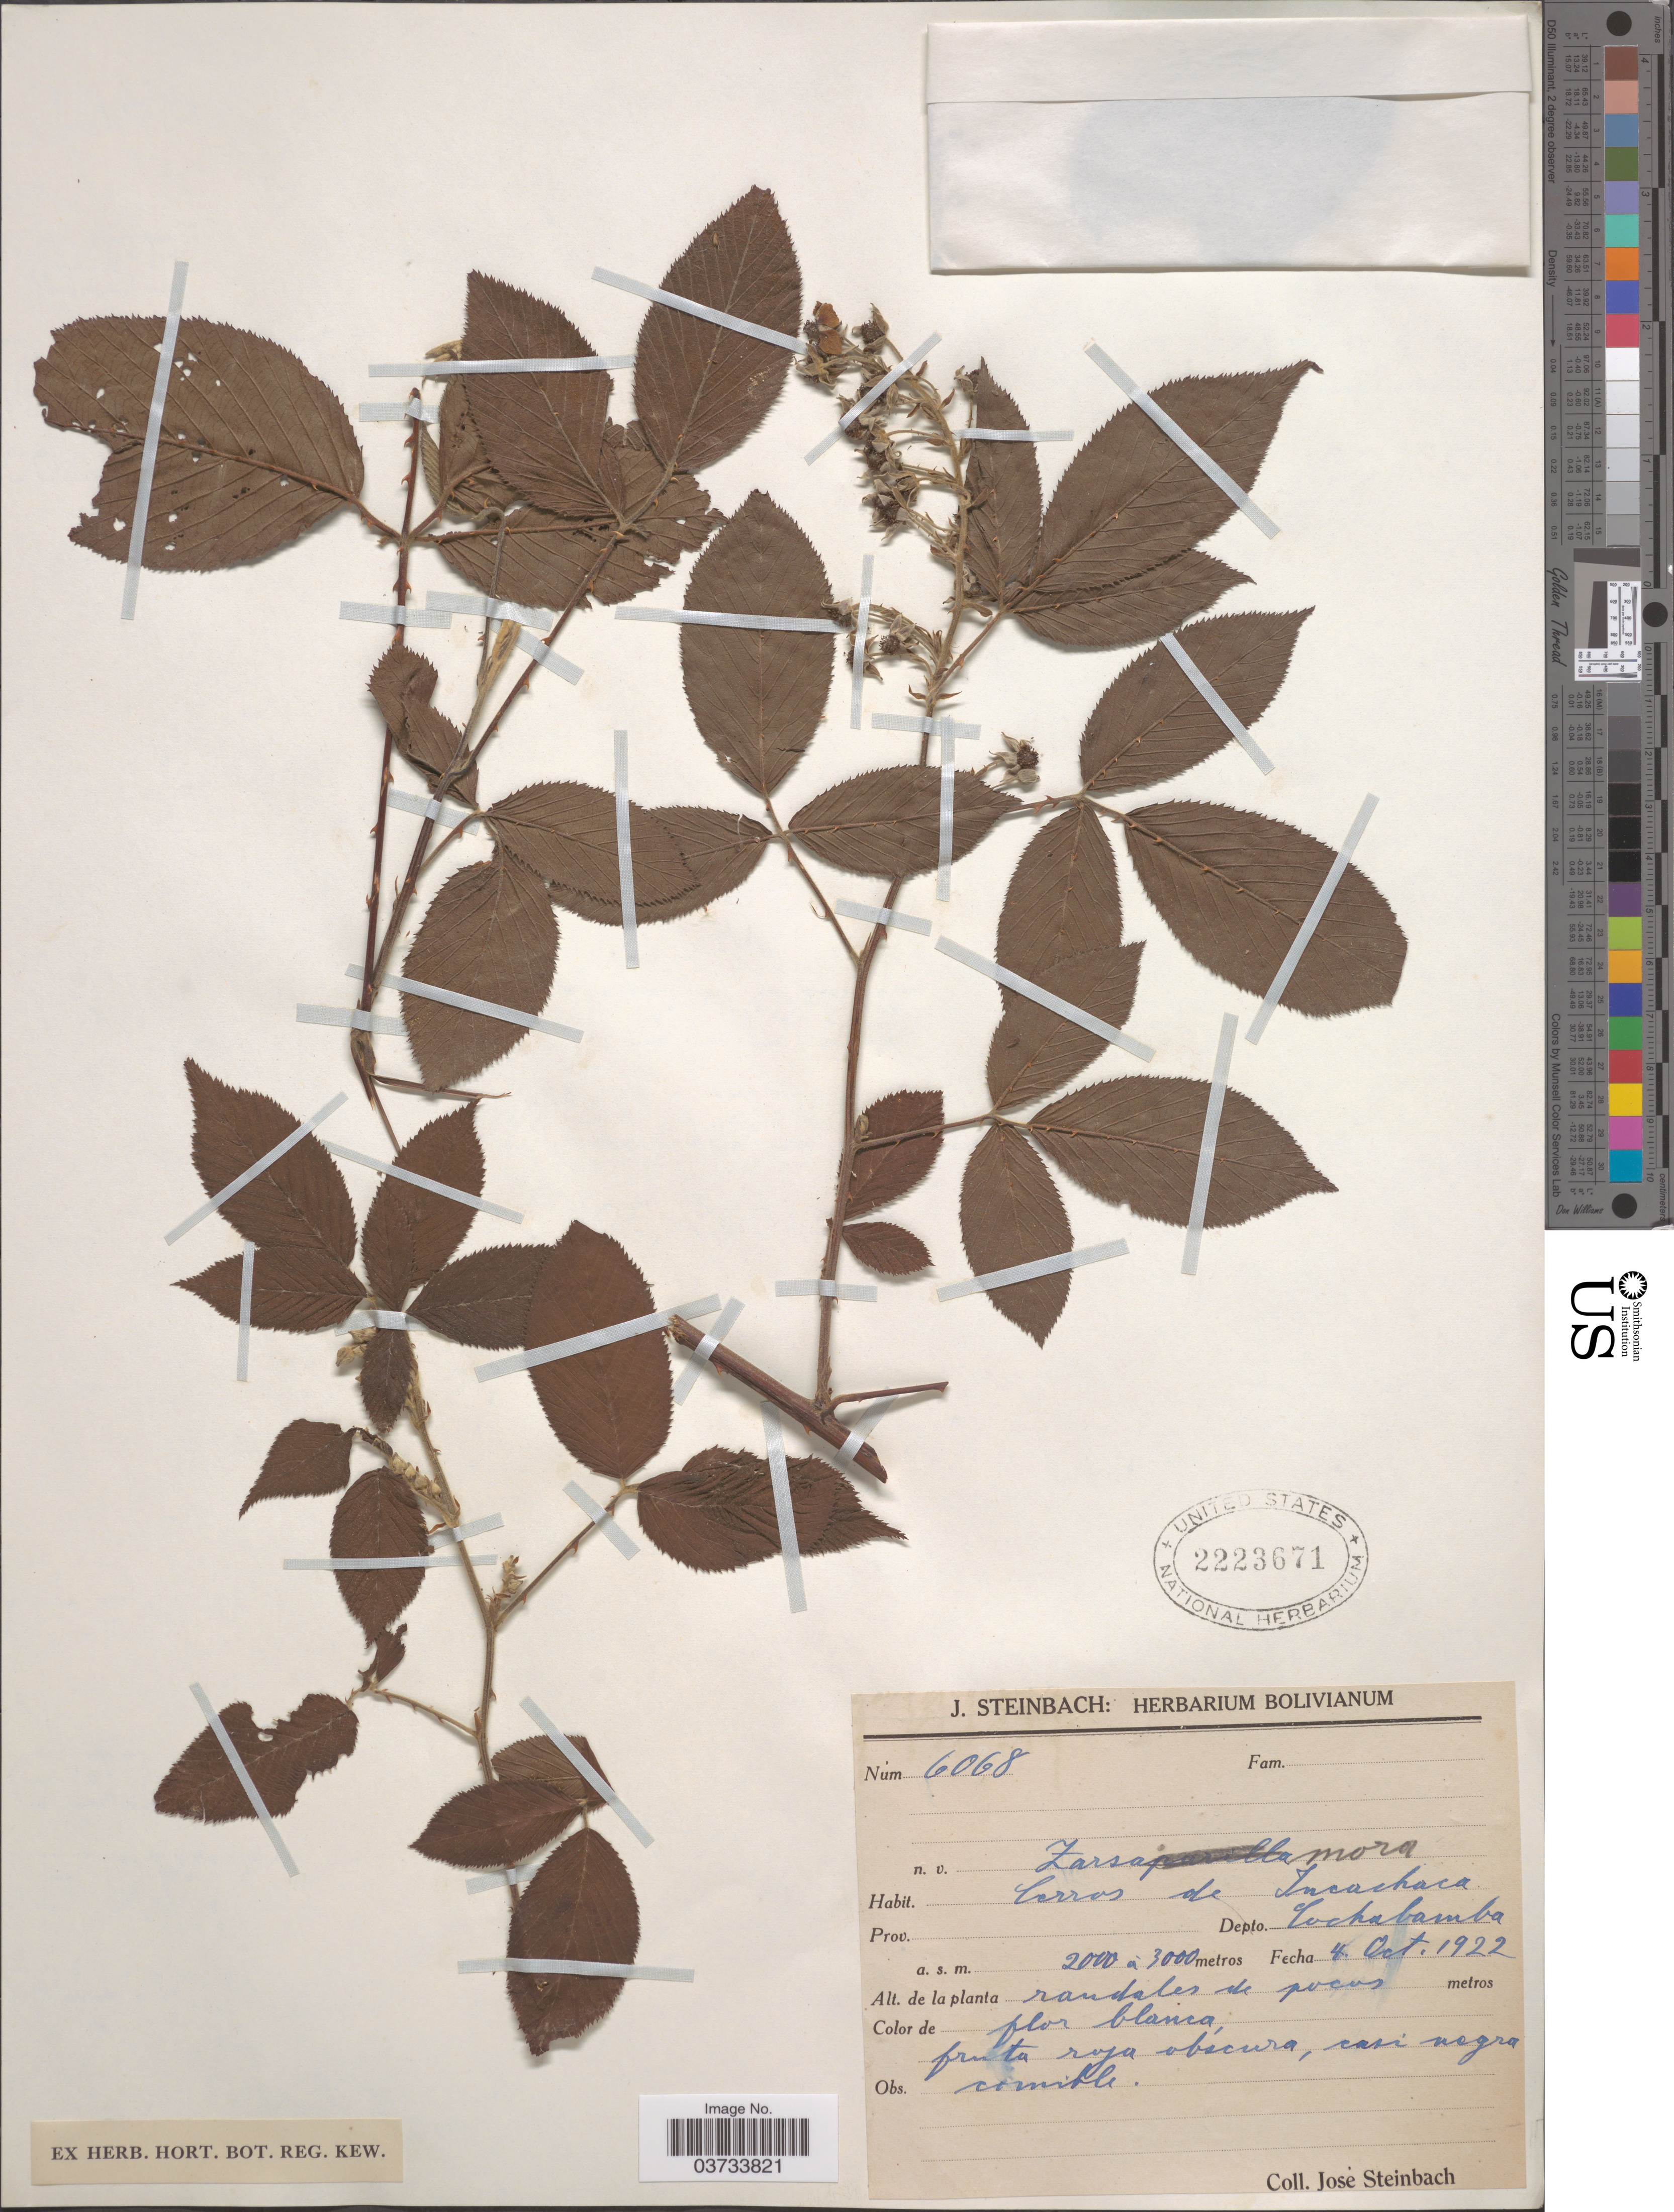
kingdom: Plantae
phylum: Tracheophyta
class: Magnoliopsida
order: Rosales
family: Rosaceae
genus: Rubus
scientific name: Rubus sp.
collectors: J. Steinbach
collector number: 6068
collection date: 1922-10-04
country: Bolivia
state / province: Cochabamba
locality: Cerros de Incachaca. Depto. Cochabamba.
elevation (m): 2000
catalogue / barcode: US 2223671